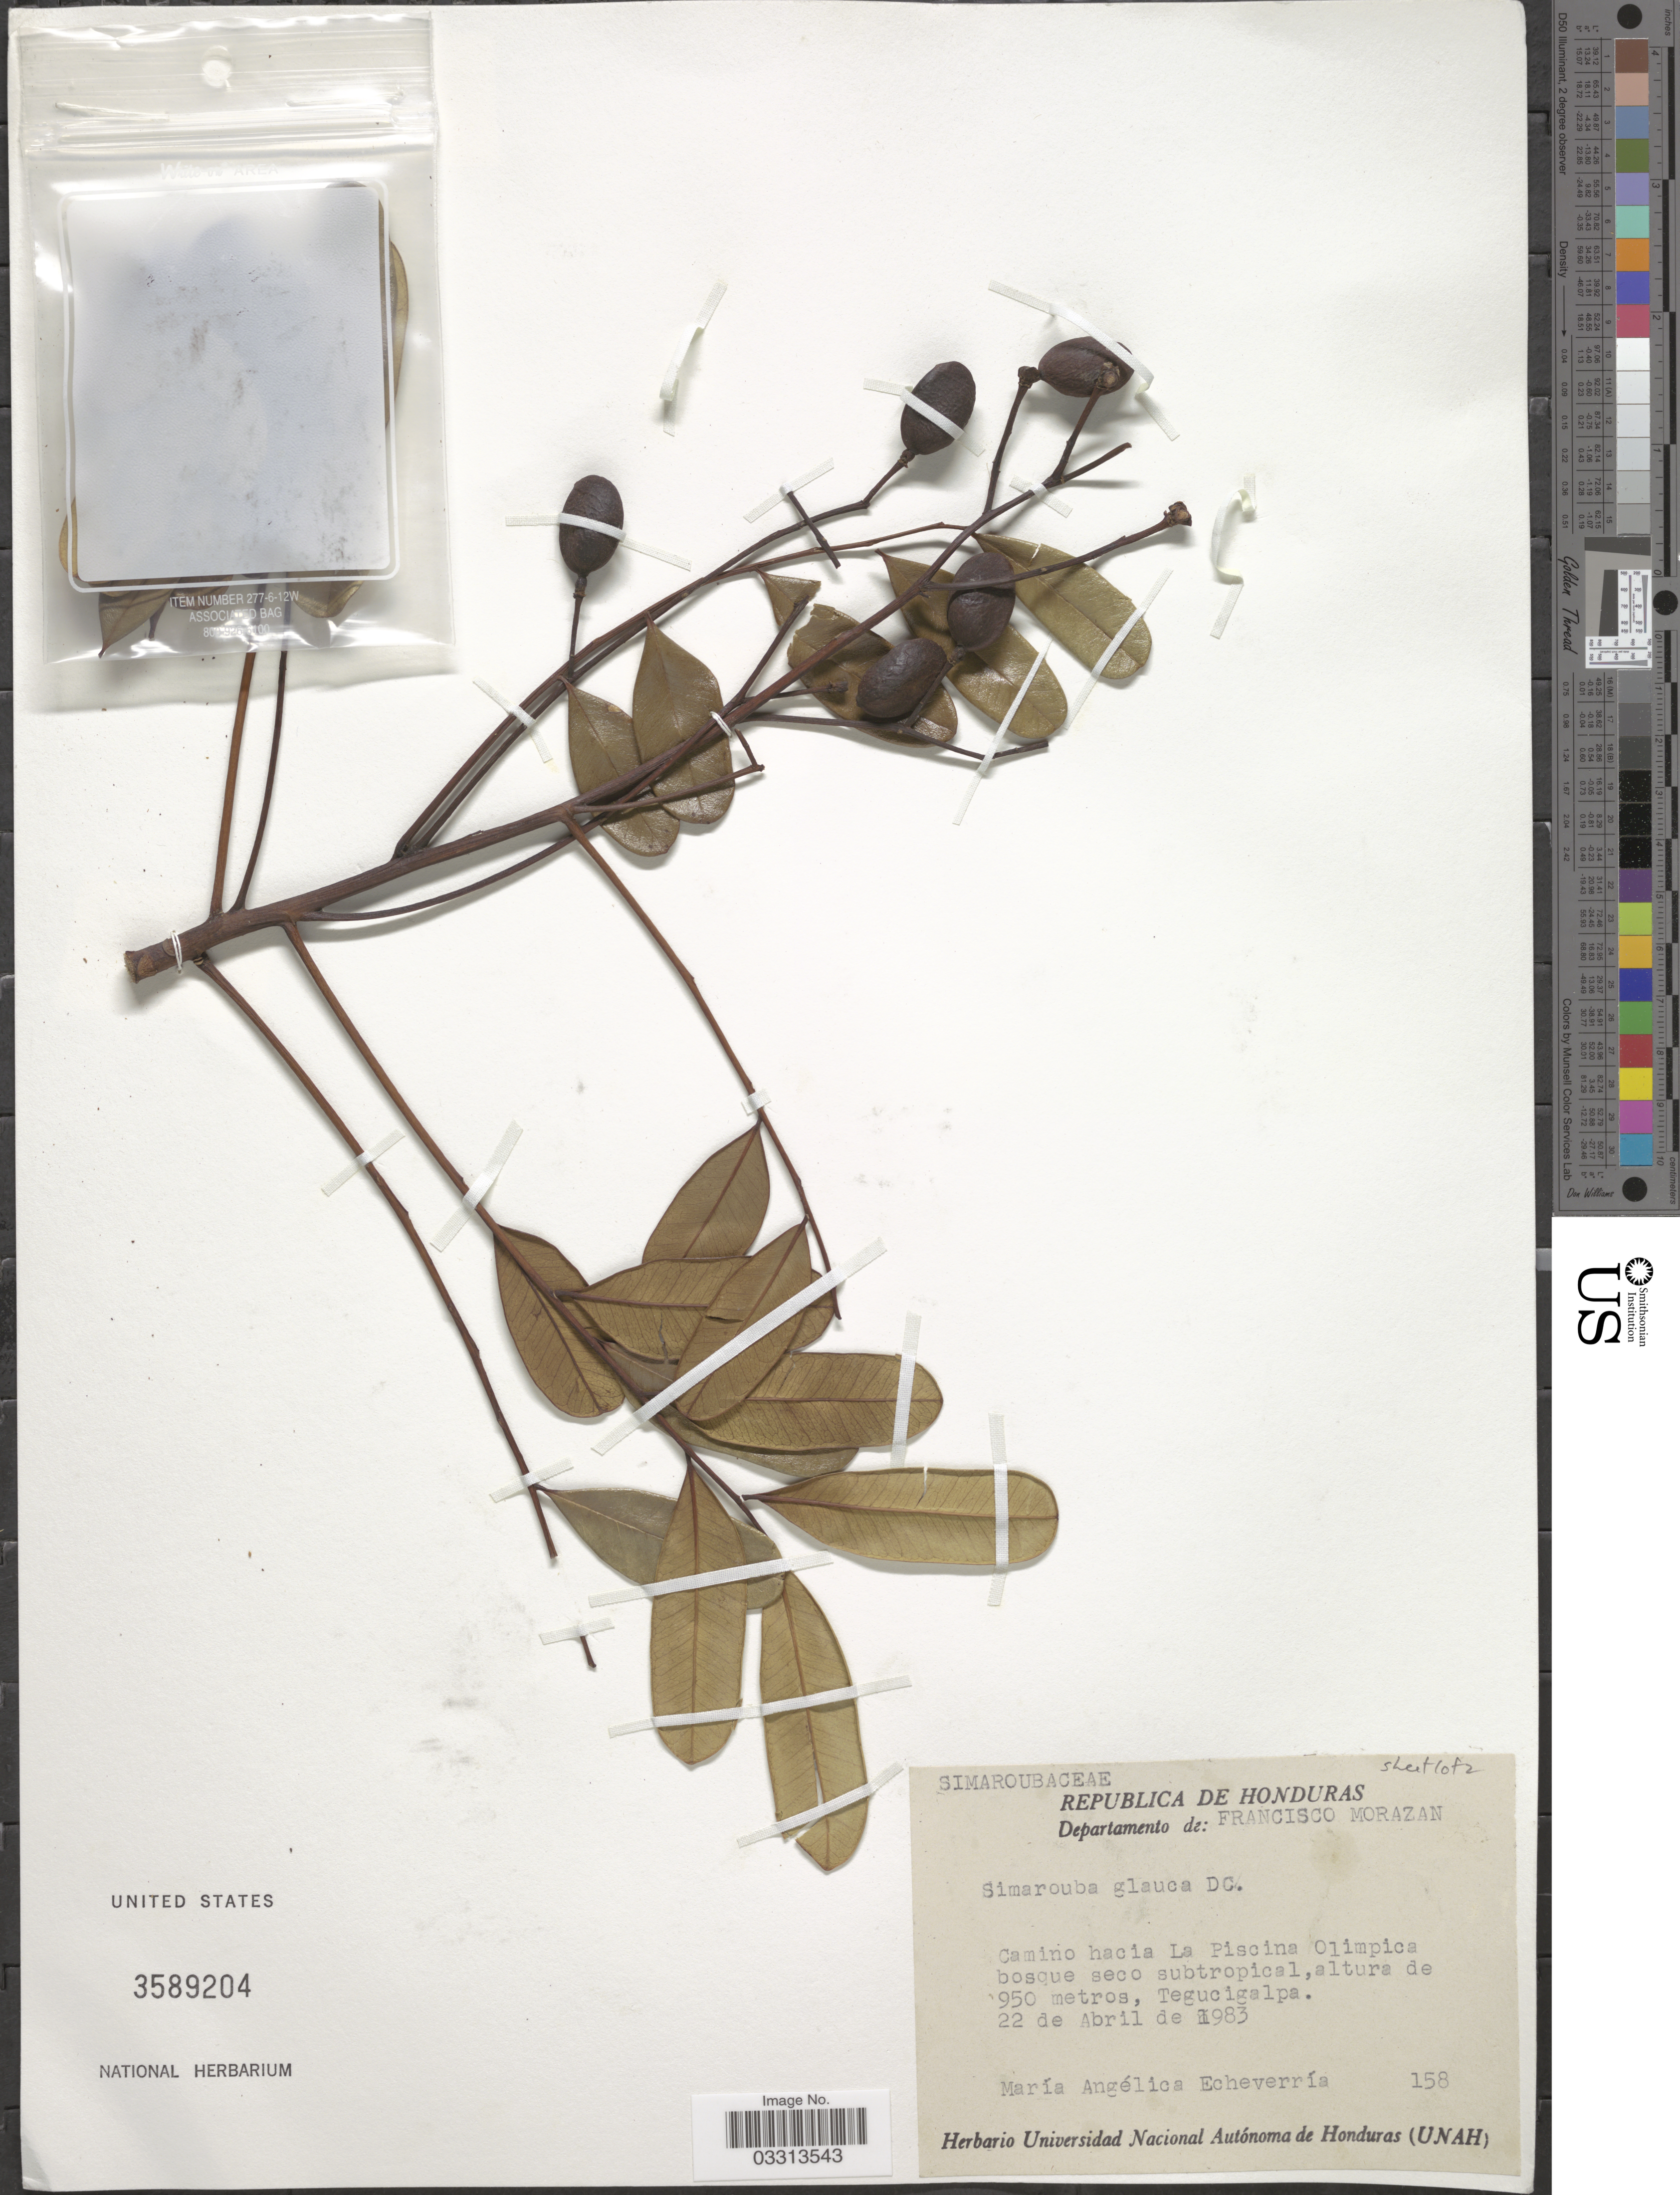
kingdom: Plantae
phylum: Tracheophyta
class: Magnoliopsida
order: Sapindales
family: Simaroubaceae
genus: Simarouba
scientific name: Simarouba glauca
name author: DC.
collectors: M. Echeverria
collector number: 158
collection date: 1983-04-22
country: Honduras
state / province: Fco. Morazán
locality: Departamento de: Francisco Morazan, Camino hacia La Piscina Olimpica, bosque seco subtropical, Tegucigalpa.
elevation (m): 950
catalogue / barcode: US 3589204